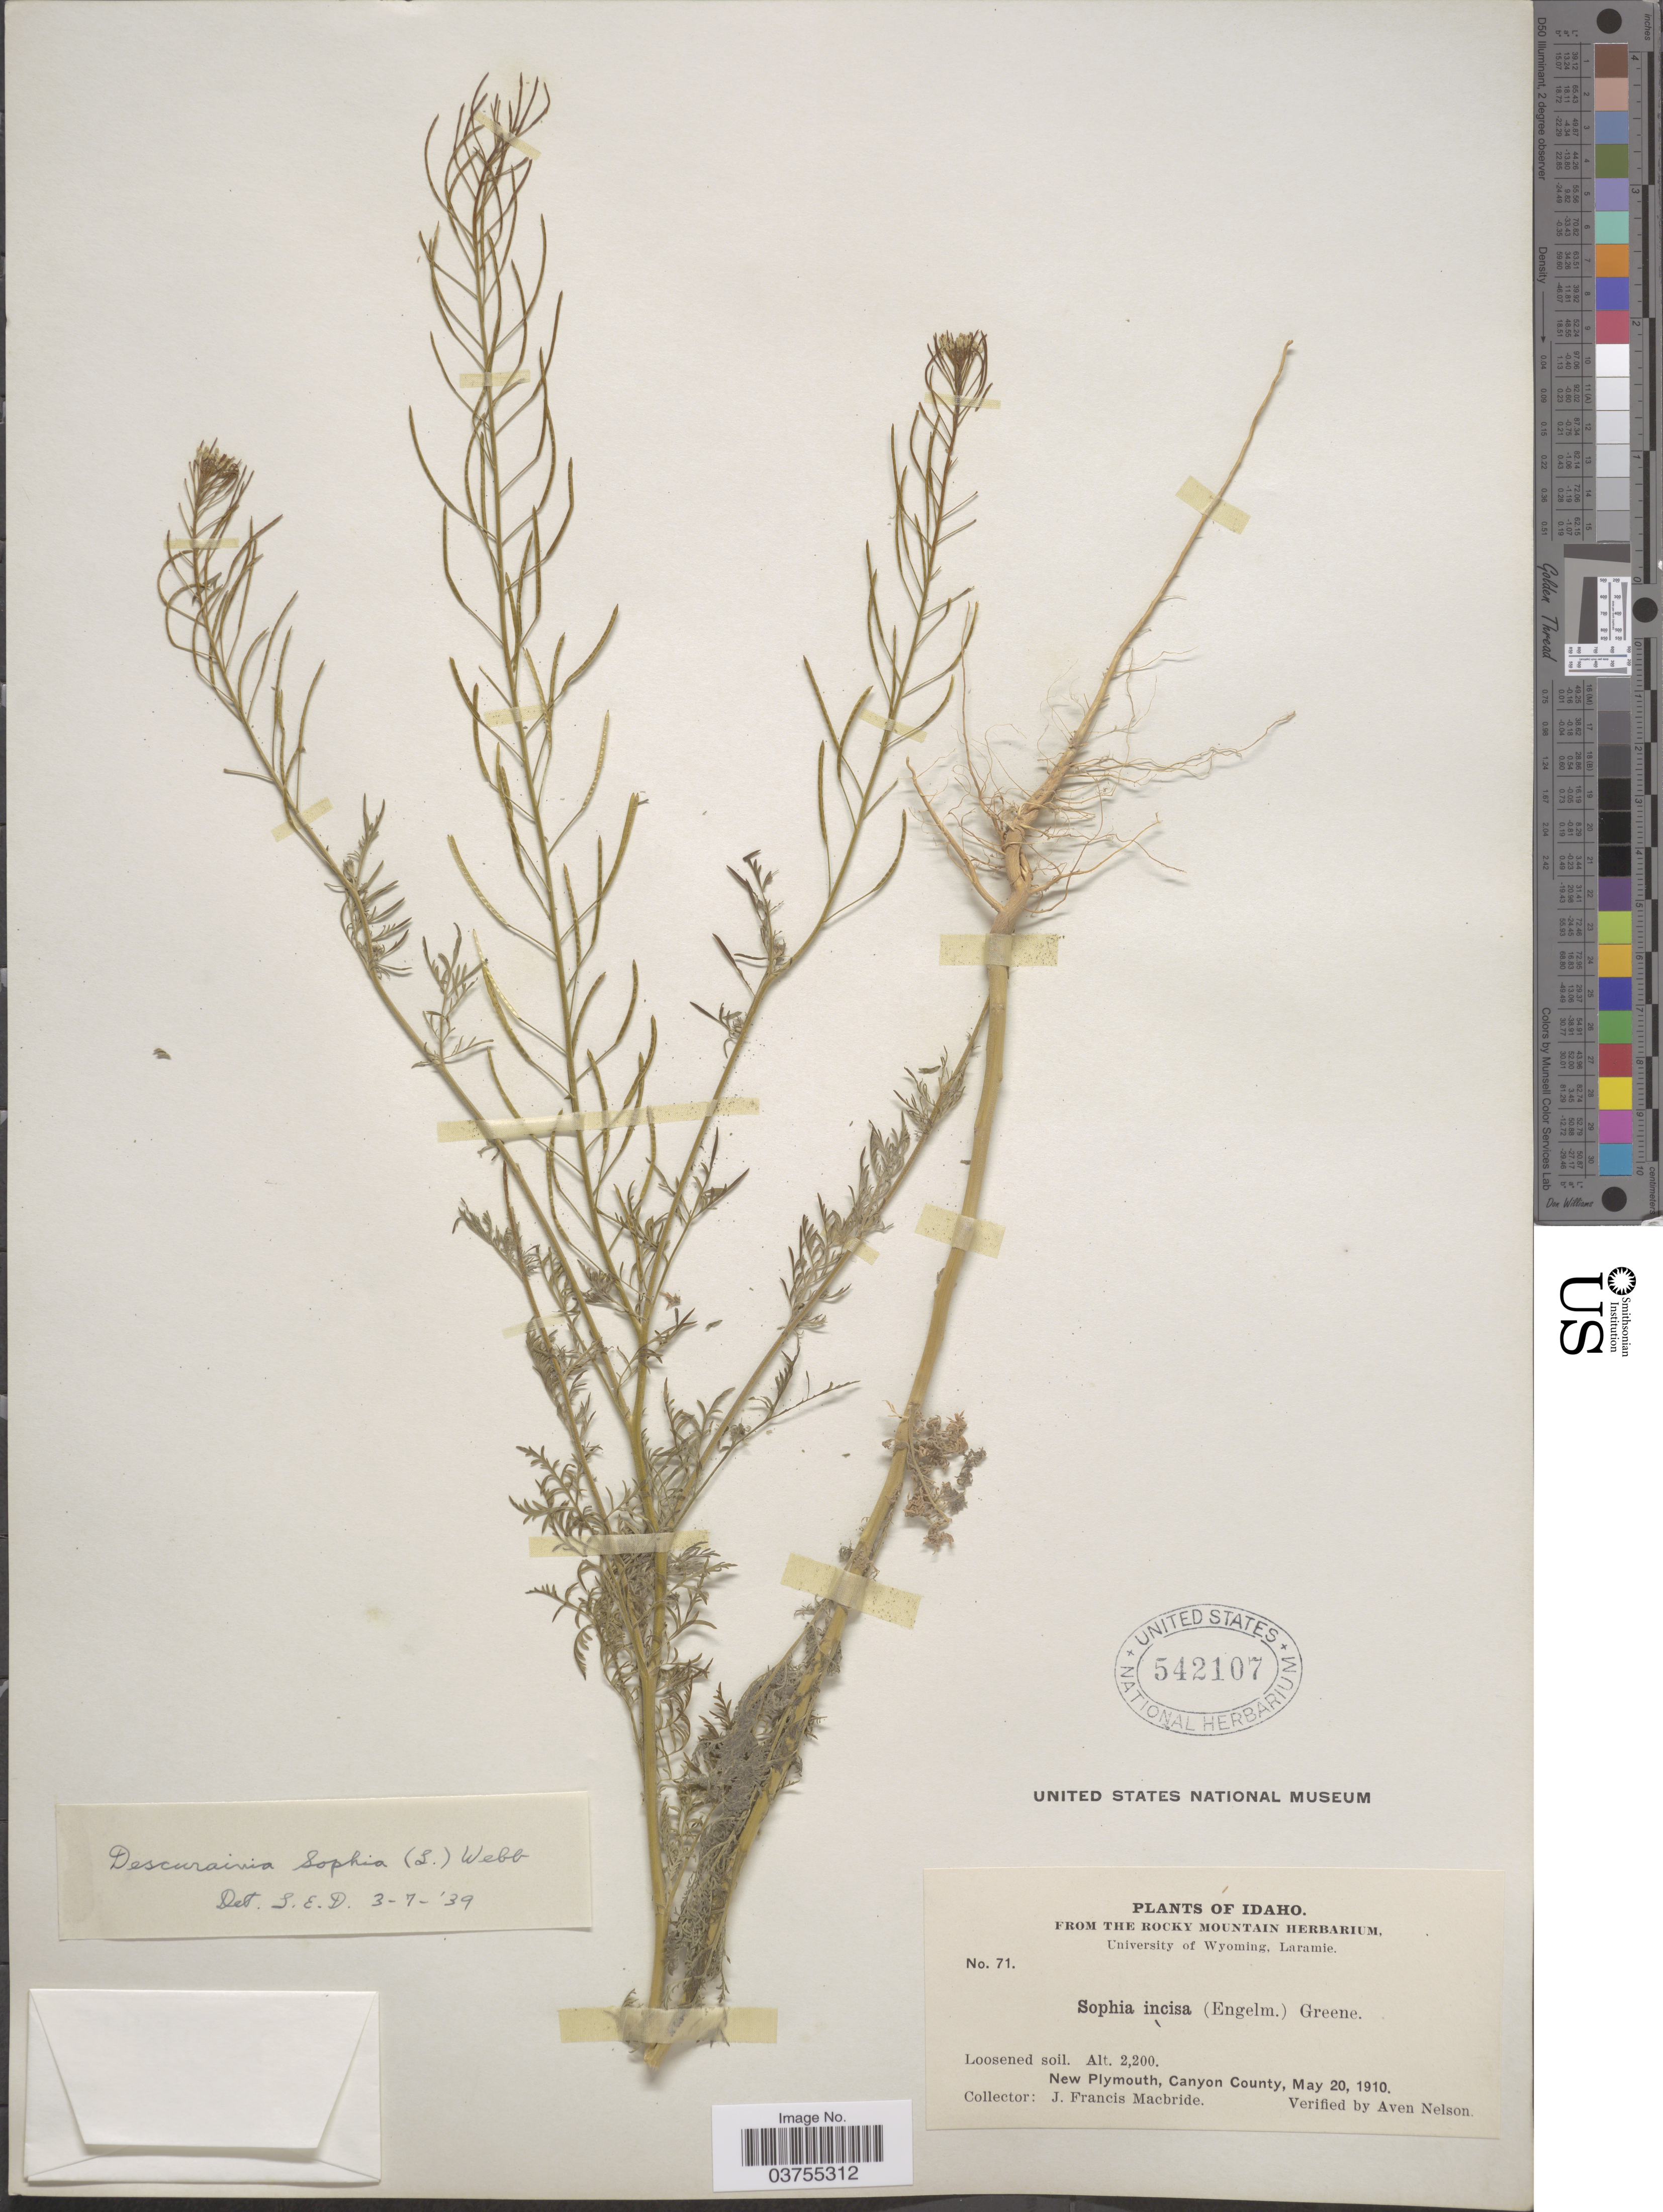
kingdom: Plantae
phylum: Tracheophyta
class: Magnoliopsida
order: Brassicales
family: Brassicaceae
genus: Descurainia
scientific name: Descurainia sophia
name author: (L.) Webb ex Prantl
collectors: J. F. Macbride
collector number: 71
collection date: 1910-05-20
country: United States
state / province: Idaho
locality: New Plymouth, Canyon County.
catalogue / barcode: US 542107